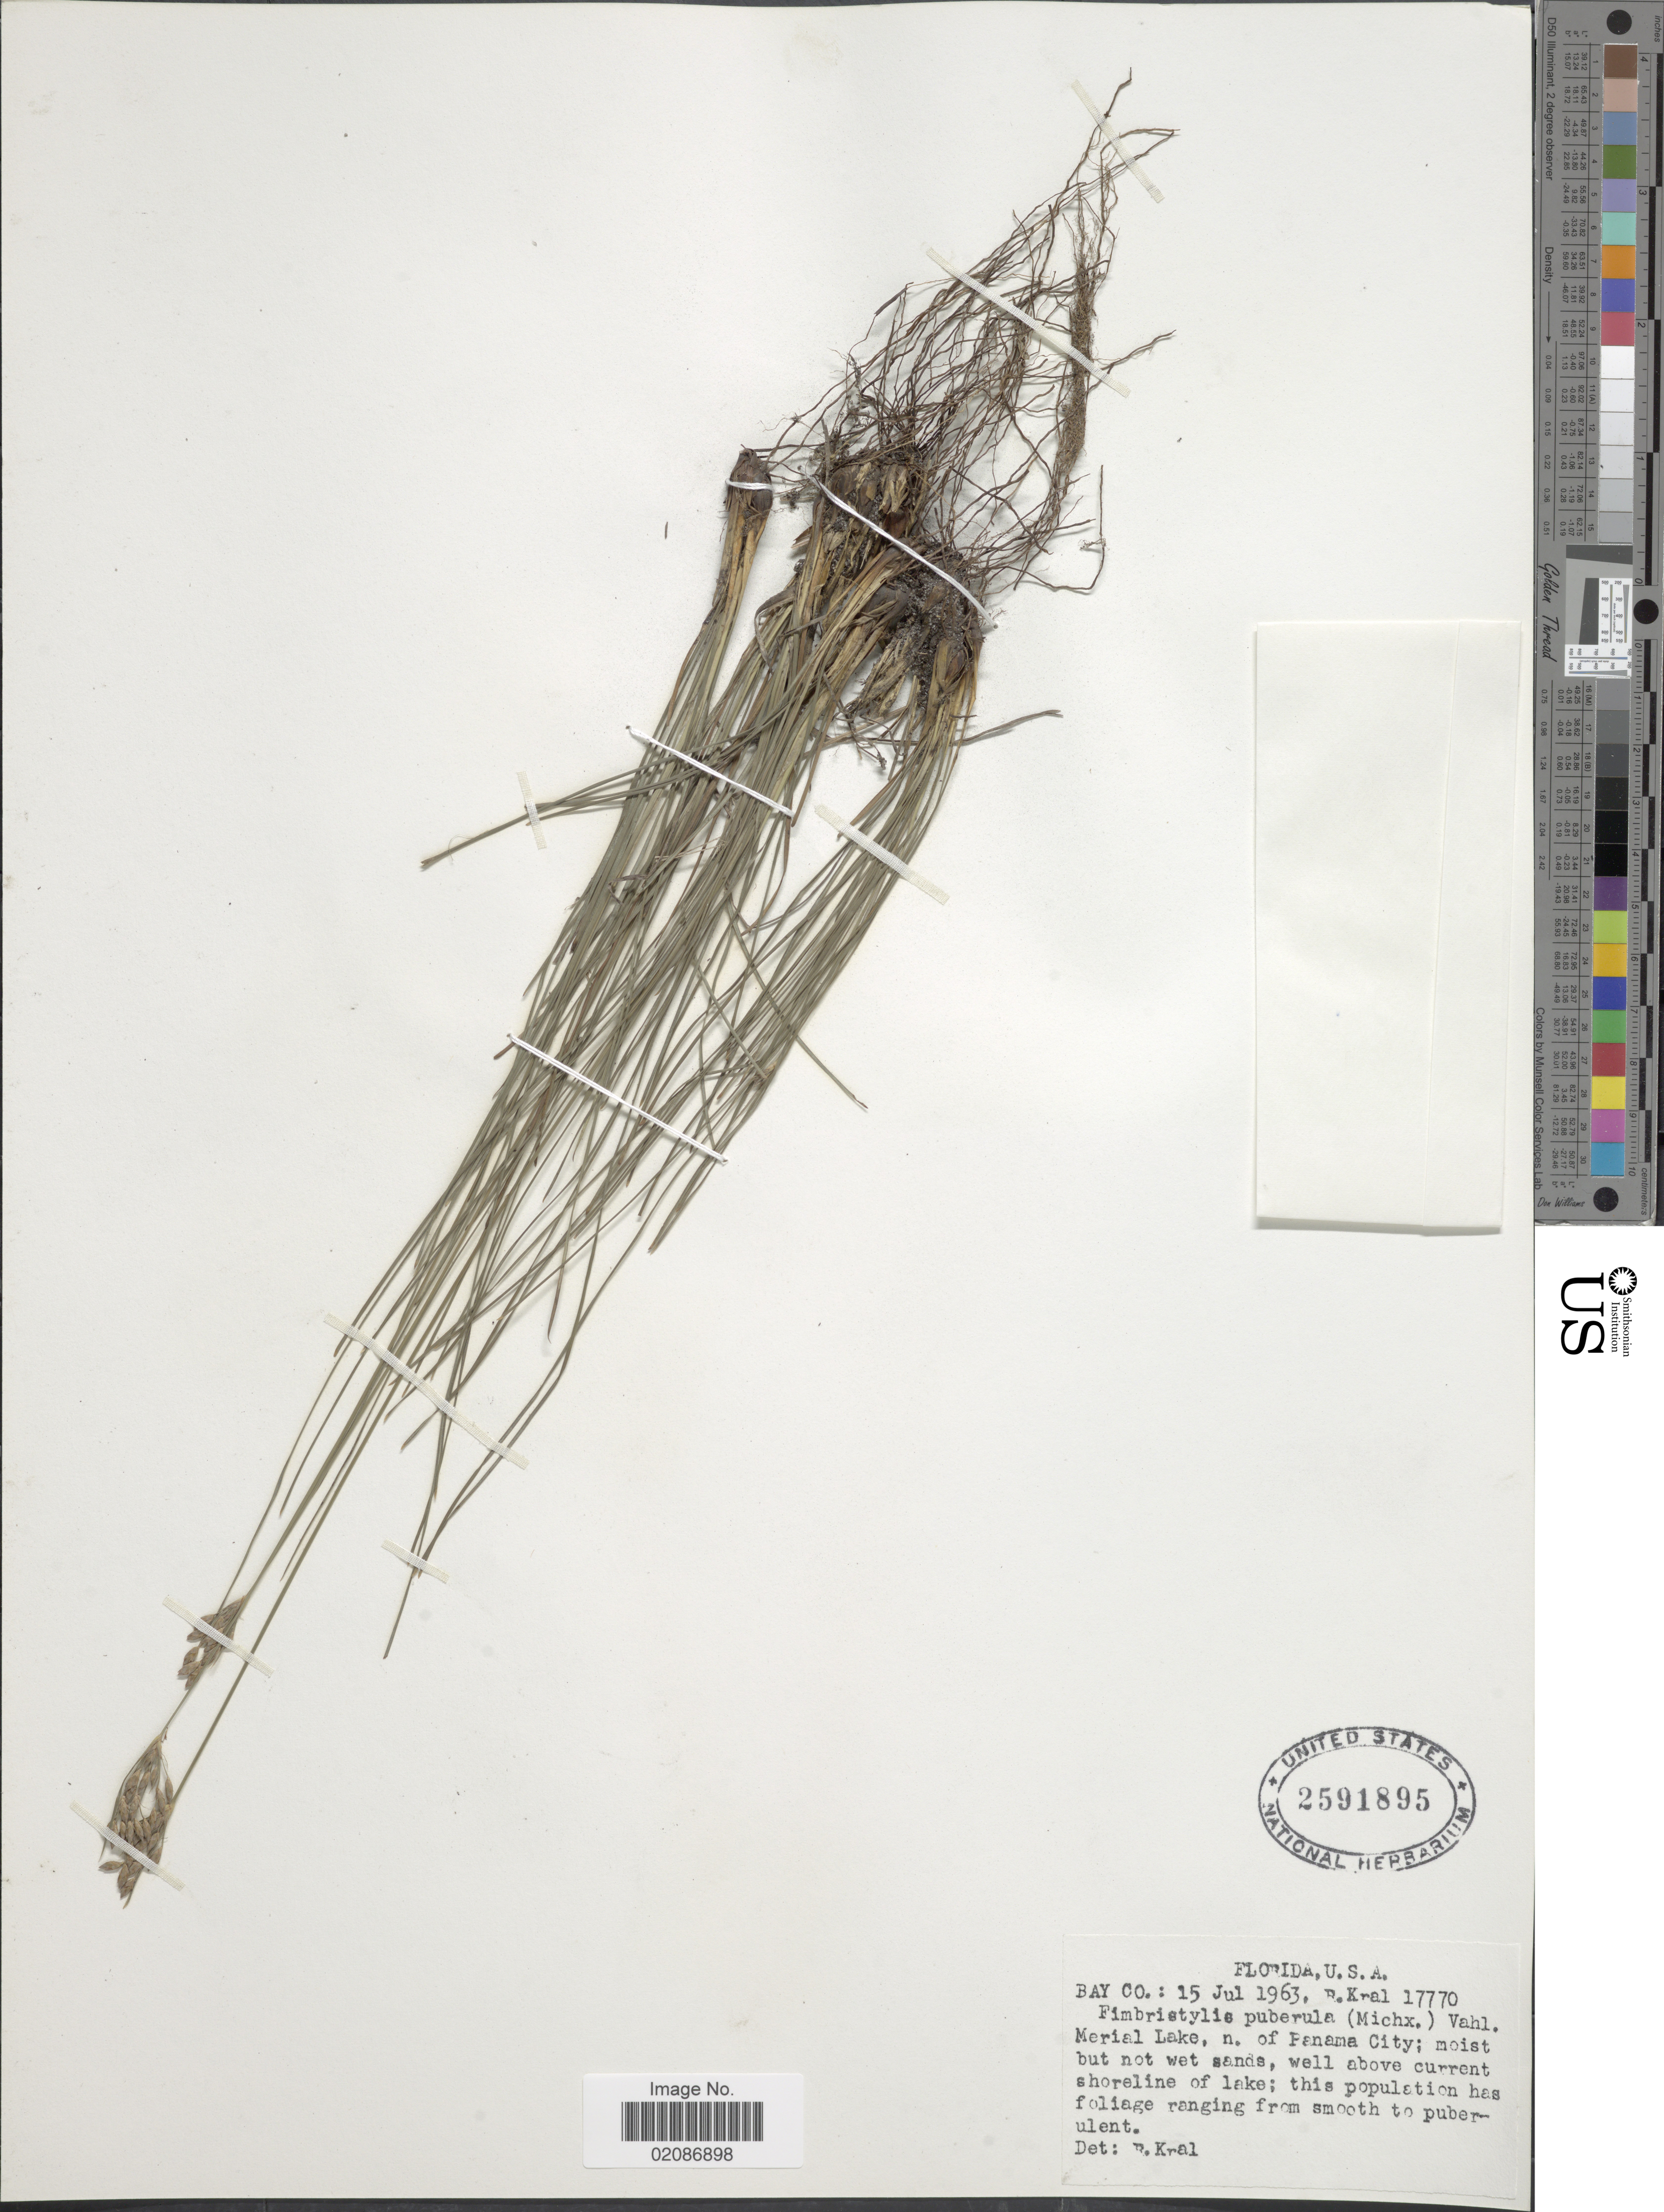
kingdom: Plantae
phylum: Tracheophyta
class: Liliopsida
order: Poales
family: Cyperaceae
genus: Fimbristylis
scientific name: Fimbristylis puberula var. puberula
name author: (Michx.) Vahl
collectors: R. Kral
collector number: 17770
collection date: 1963-07-15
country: United States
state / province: Florida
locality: Bay Co.: Merial Lake, n. of Panama City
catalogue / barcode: US 2591895